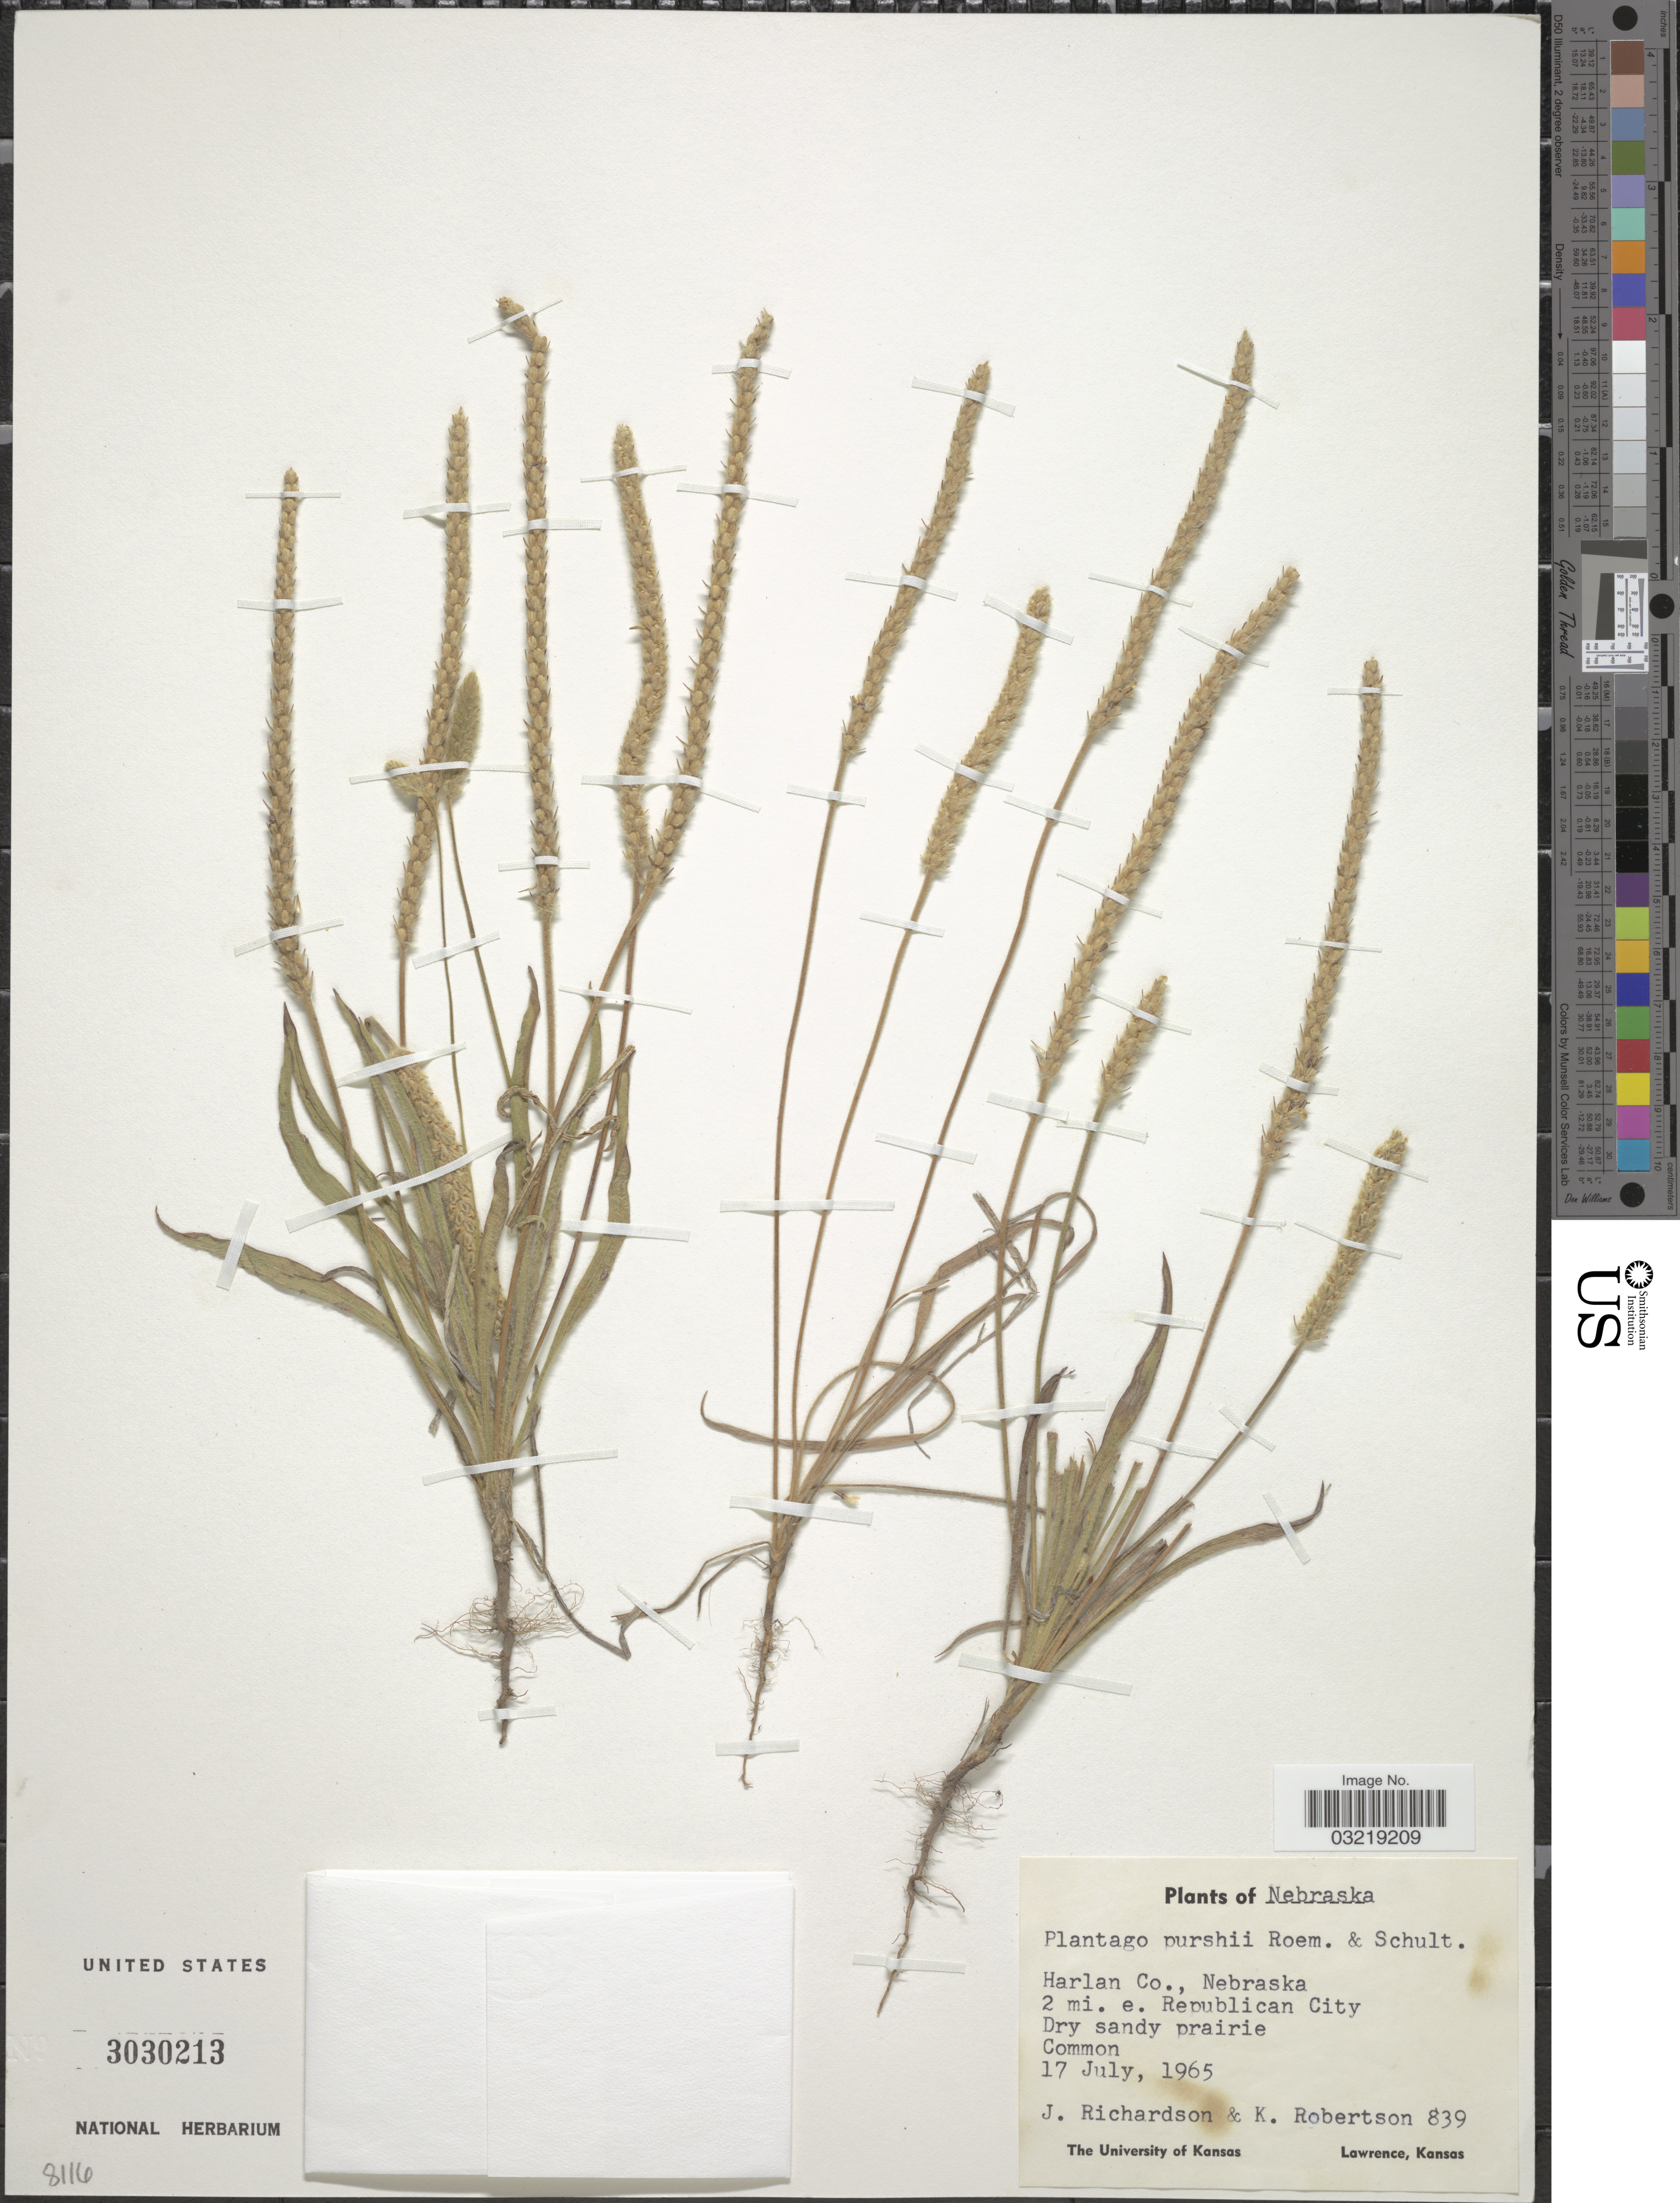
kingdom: Plantae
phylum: Tracheophyta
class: Magnoliopsida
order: Lamiales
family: Plantaginaceae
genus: Plantago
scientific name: Plantago patagonica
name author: Jacq.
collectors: J. Richardson & K. Robertson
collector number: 839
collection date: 1965-07-17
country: United States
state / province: Nebraska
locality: Harlan Co. 2 mi. e. Republican City.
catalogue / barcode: US 3030213